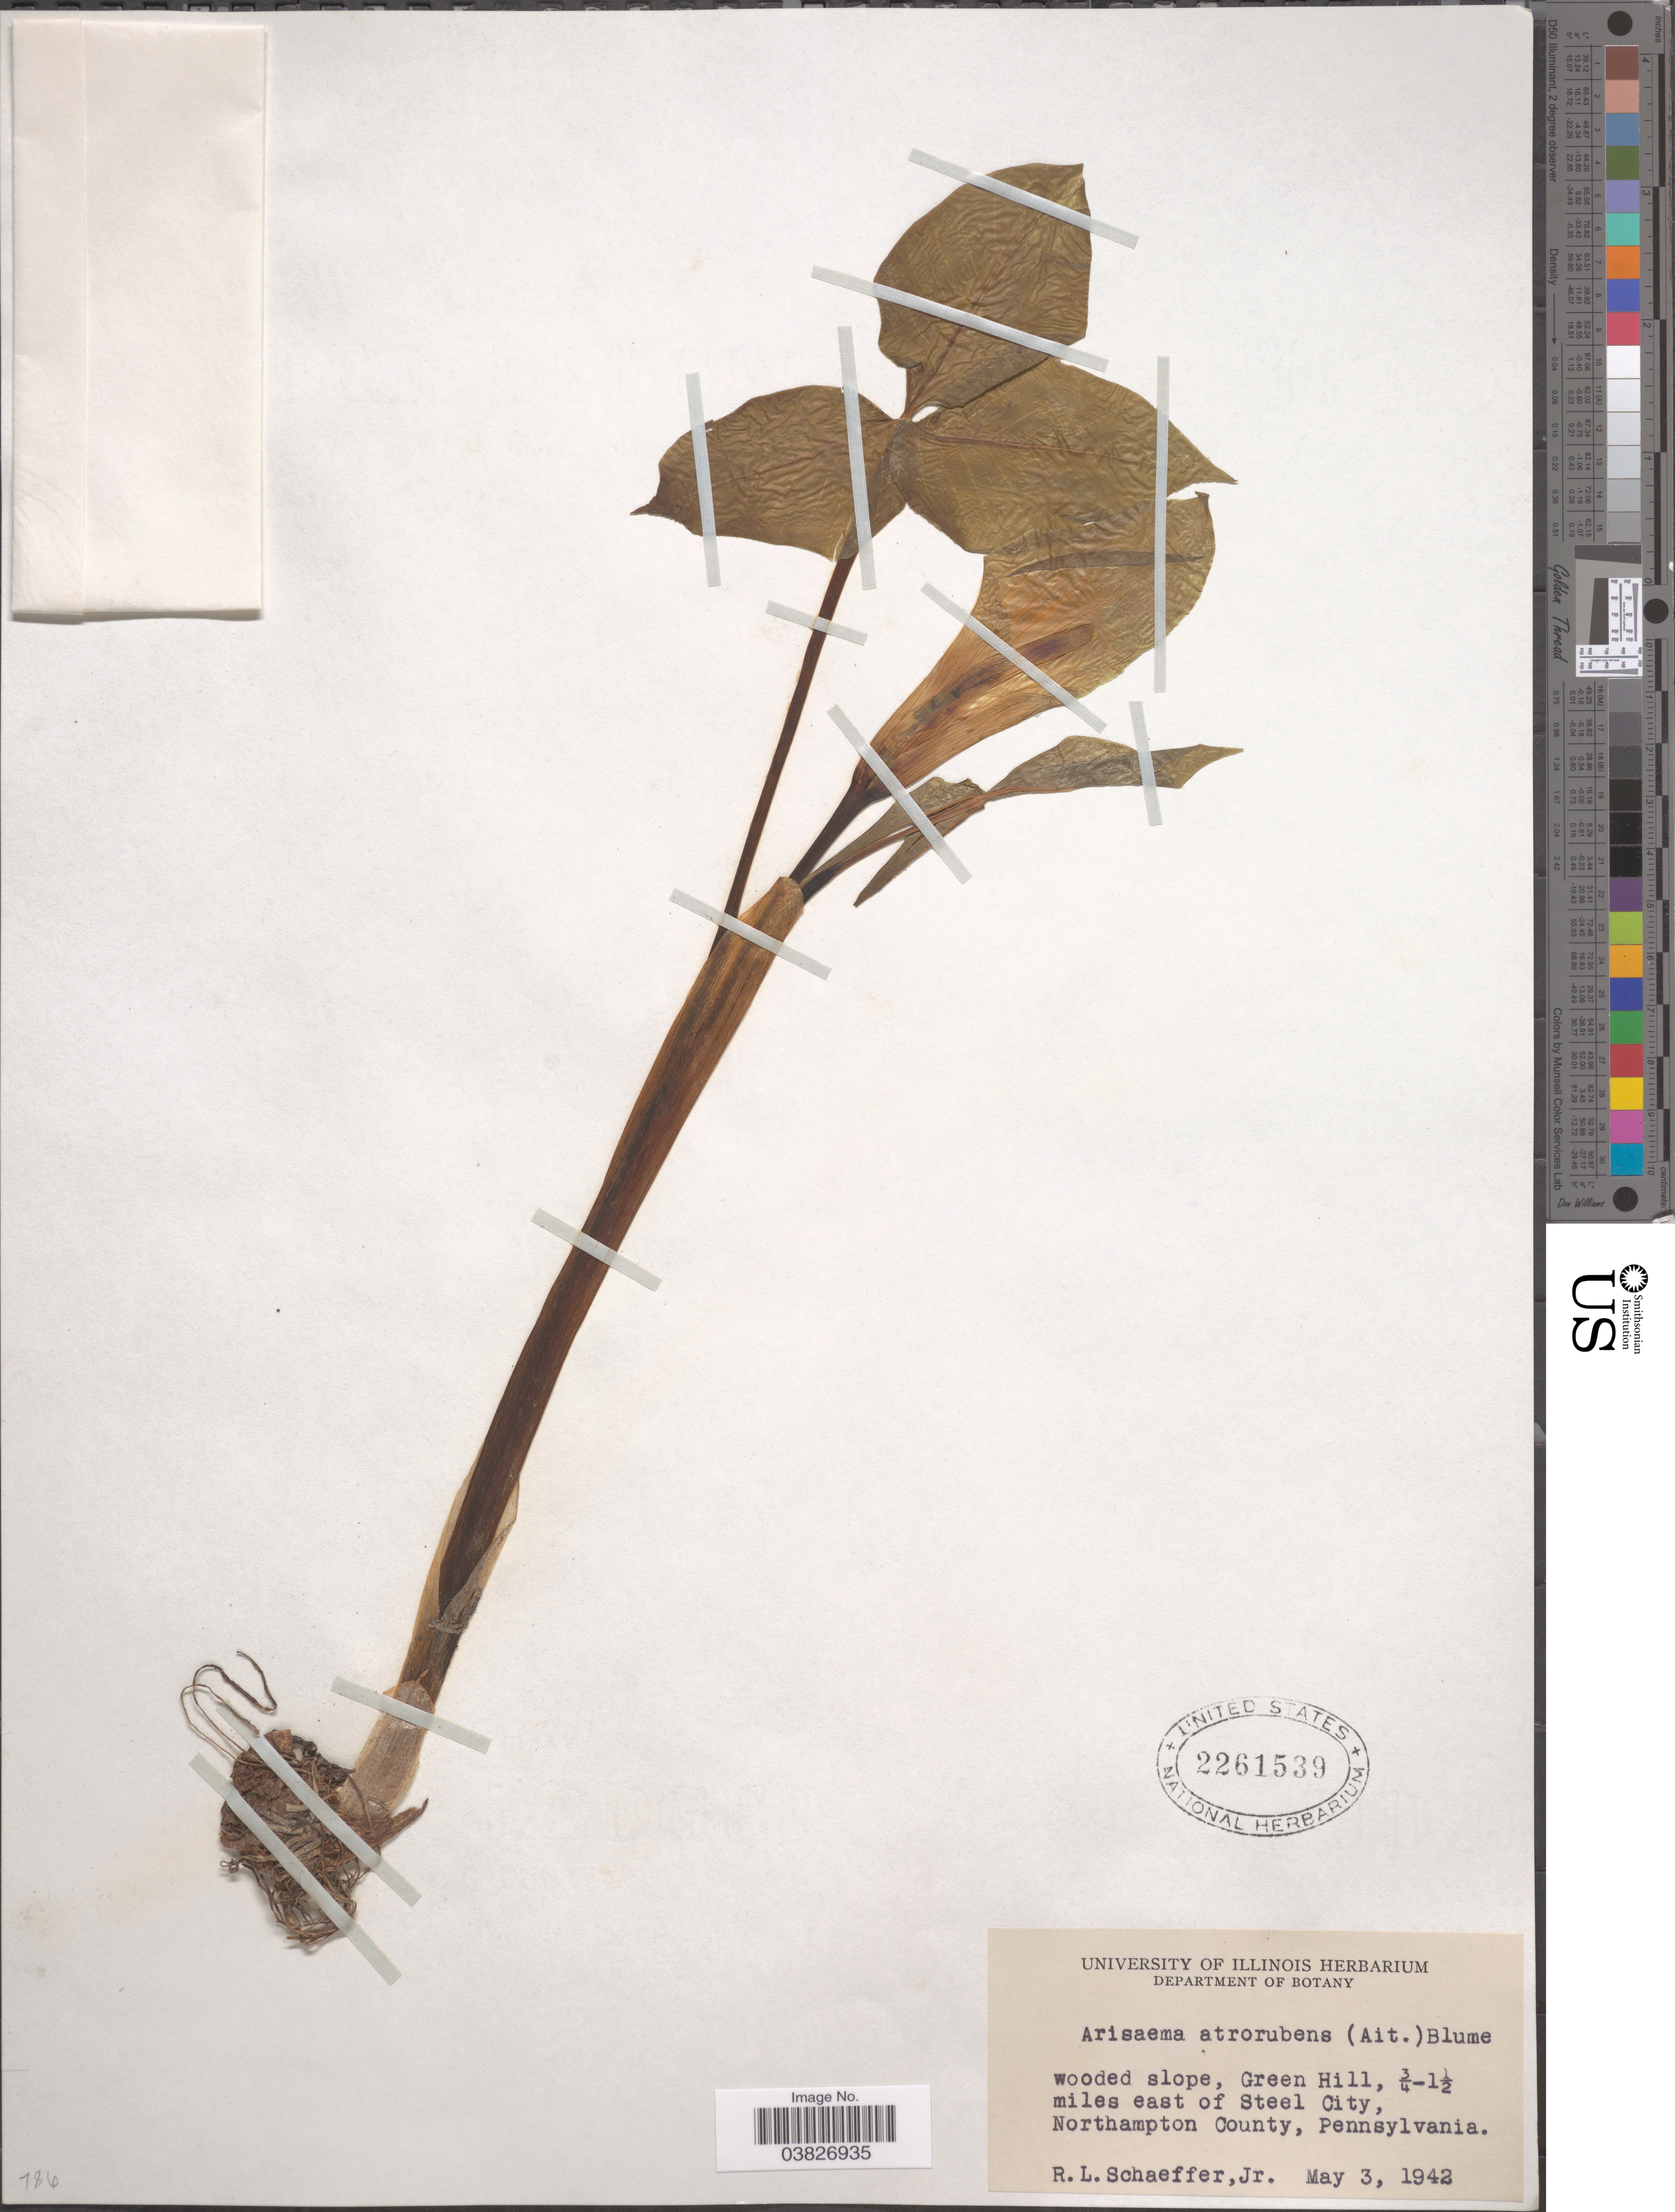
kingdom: Plantae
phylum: Tracheophyta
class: Liliopsida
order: Alismatales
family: Araceae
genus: Arisaema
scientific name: Arisaema atrorubens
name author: (Aiton) Blume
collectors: R. L. Schaeffer Jr.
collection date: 1942-05-03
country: United States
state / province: Pennsylvania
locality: Green Hill, ¾-1½ miles east of Steel City, Northampton County.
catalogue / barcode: US 2261539